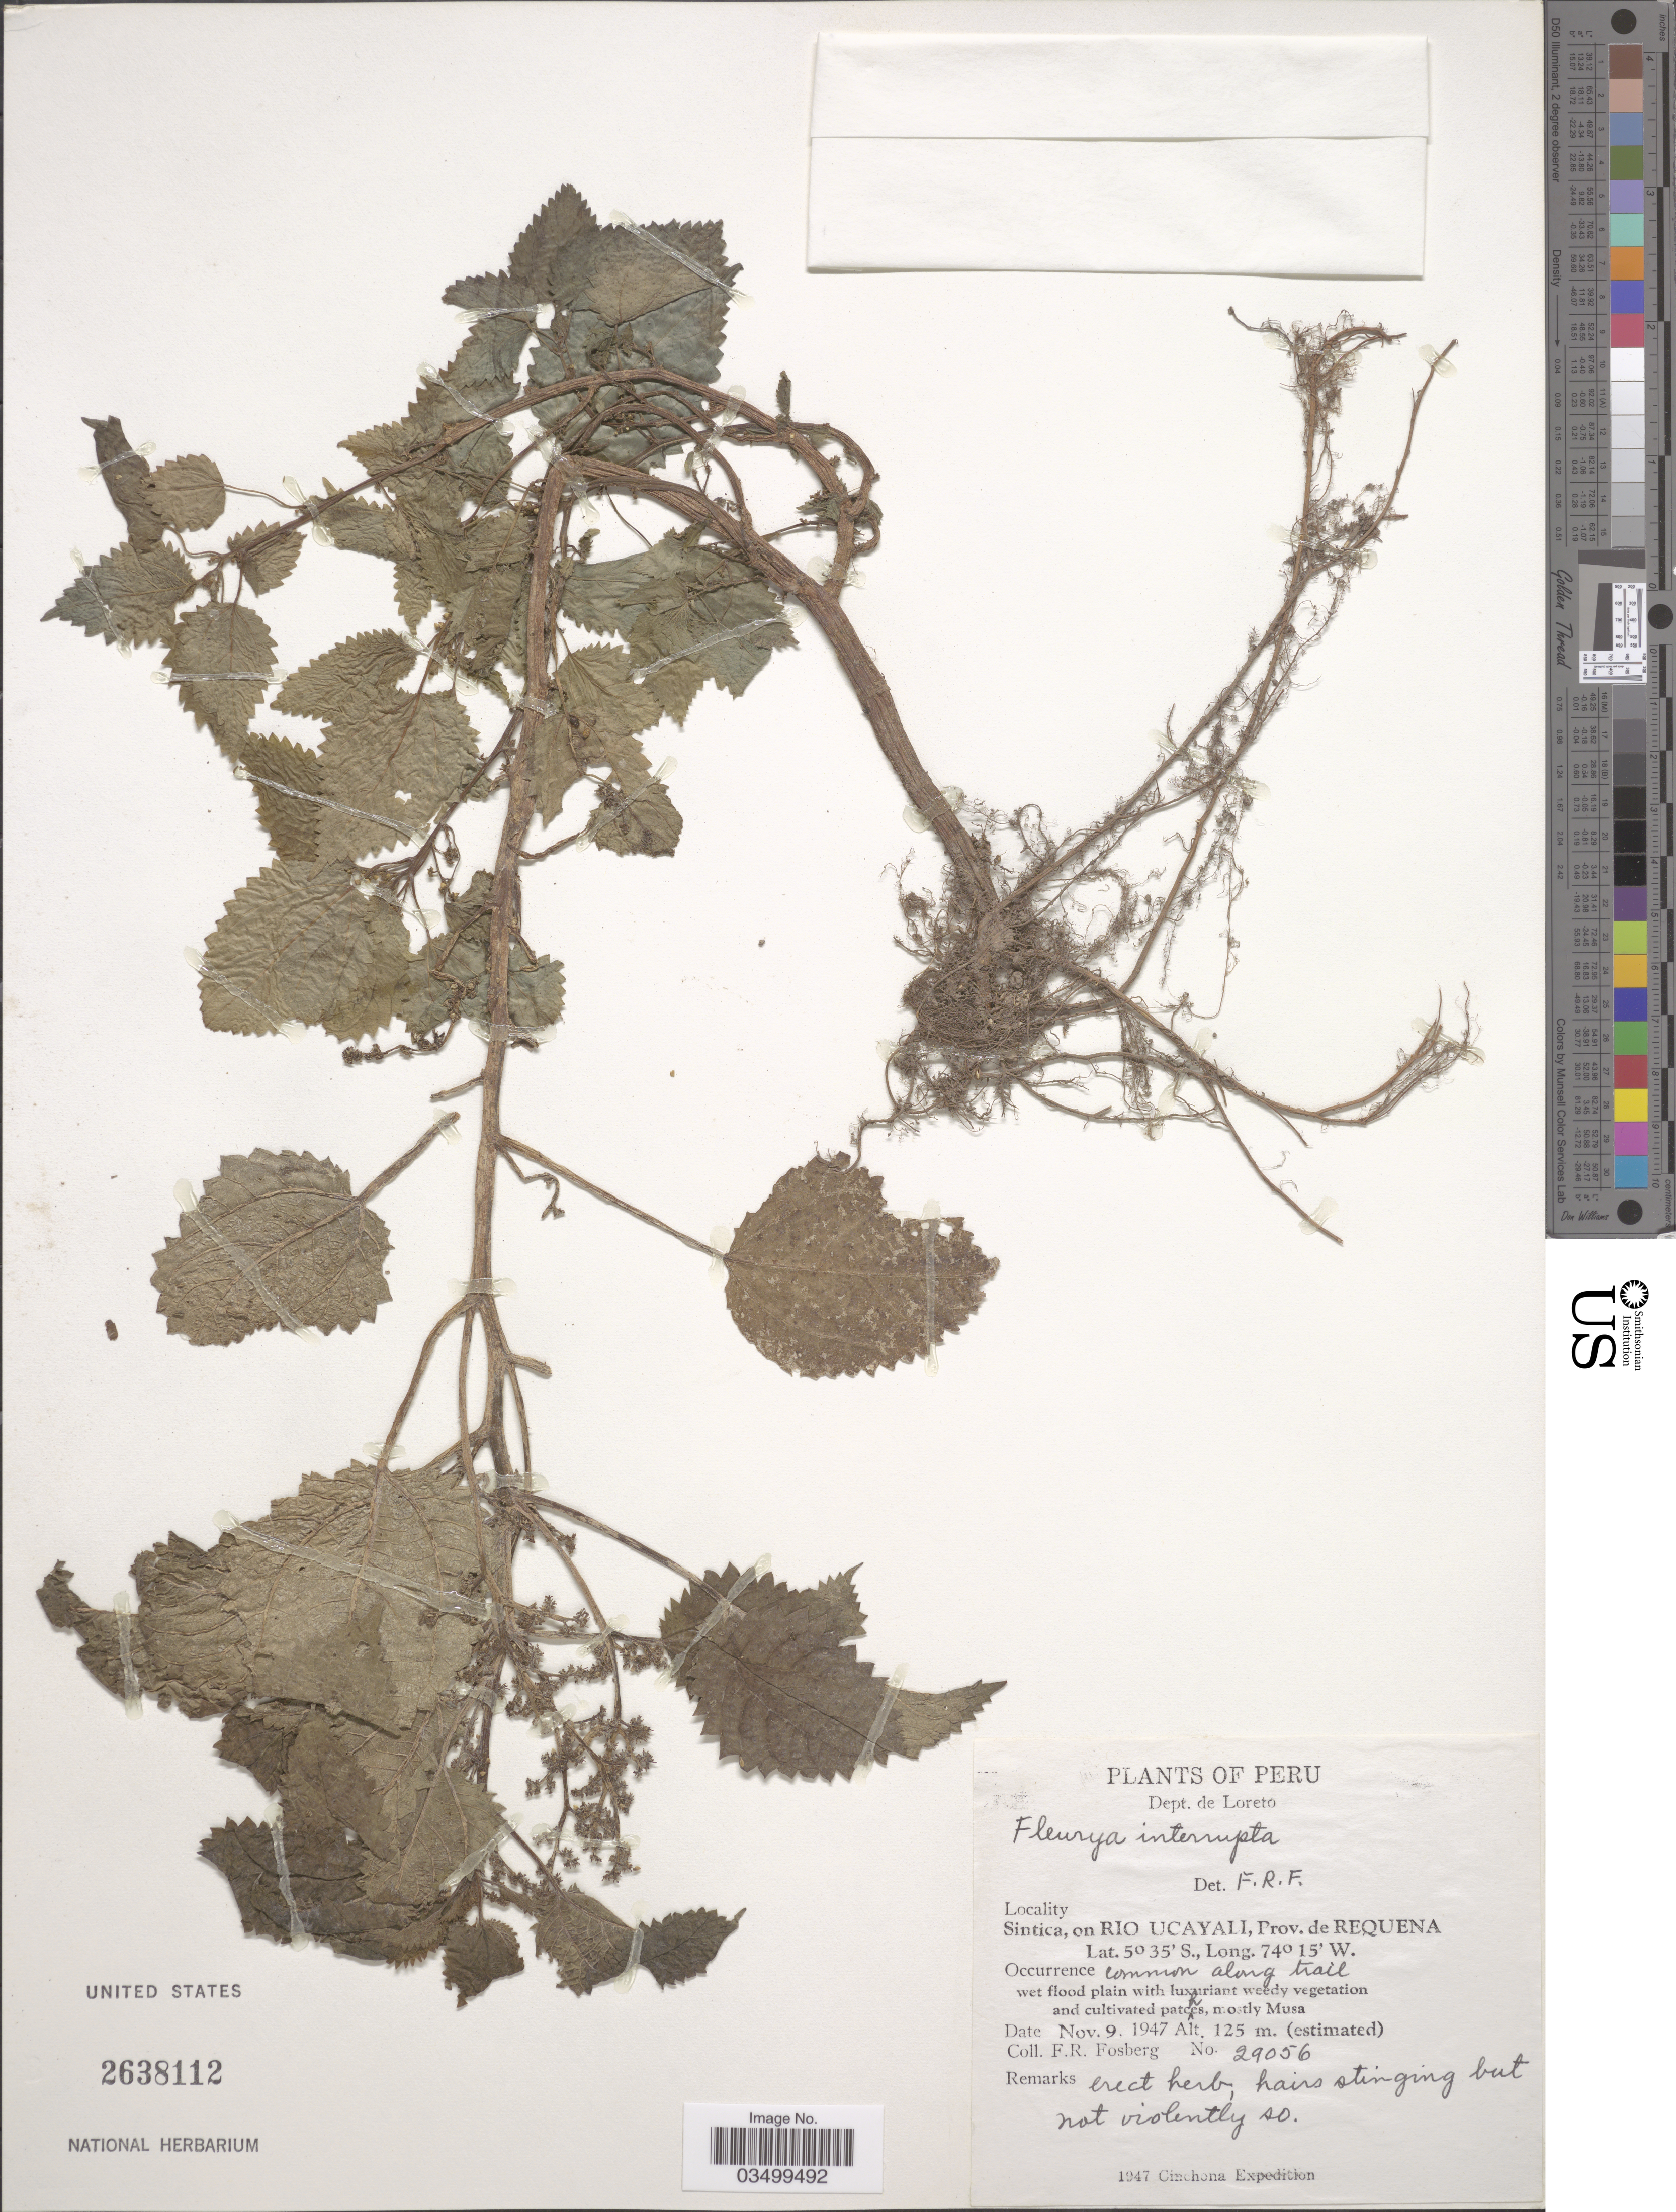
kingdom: Plantae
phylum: Tracheophyta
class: Magnoliopsida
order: Rosales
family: Urticaceae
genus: Laportea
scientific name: Laportea aestuans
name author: (L.) Chew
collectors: F. R. Fosberg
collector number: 29056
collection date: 1947-11-09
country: Peru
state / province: Loreto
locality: Dept. de Loreto. Sintica, on RIO UCAYALI, Prov. de Requena.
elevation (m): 125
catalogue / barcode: US 2638112